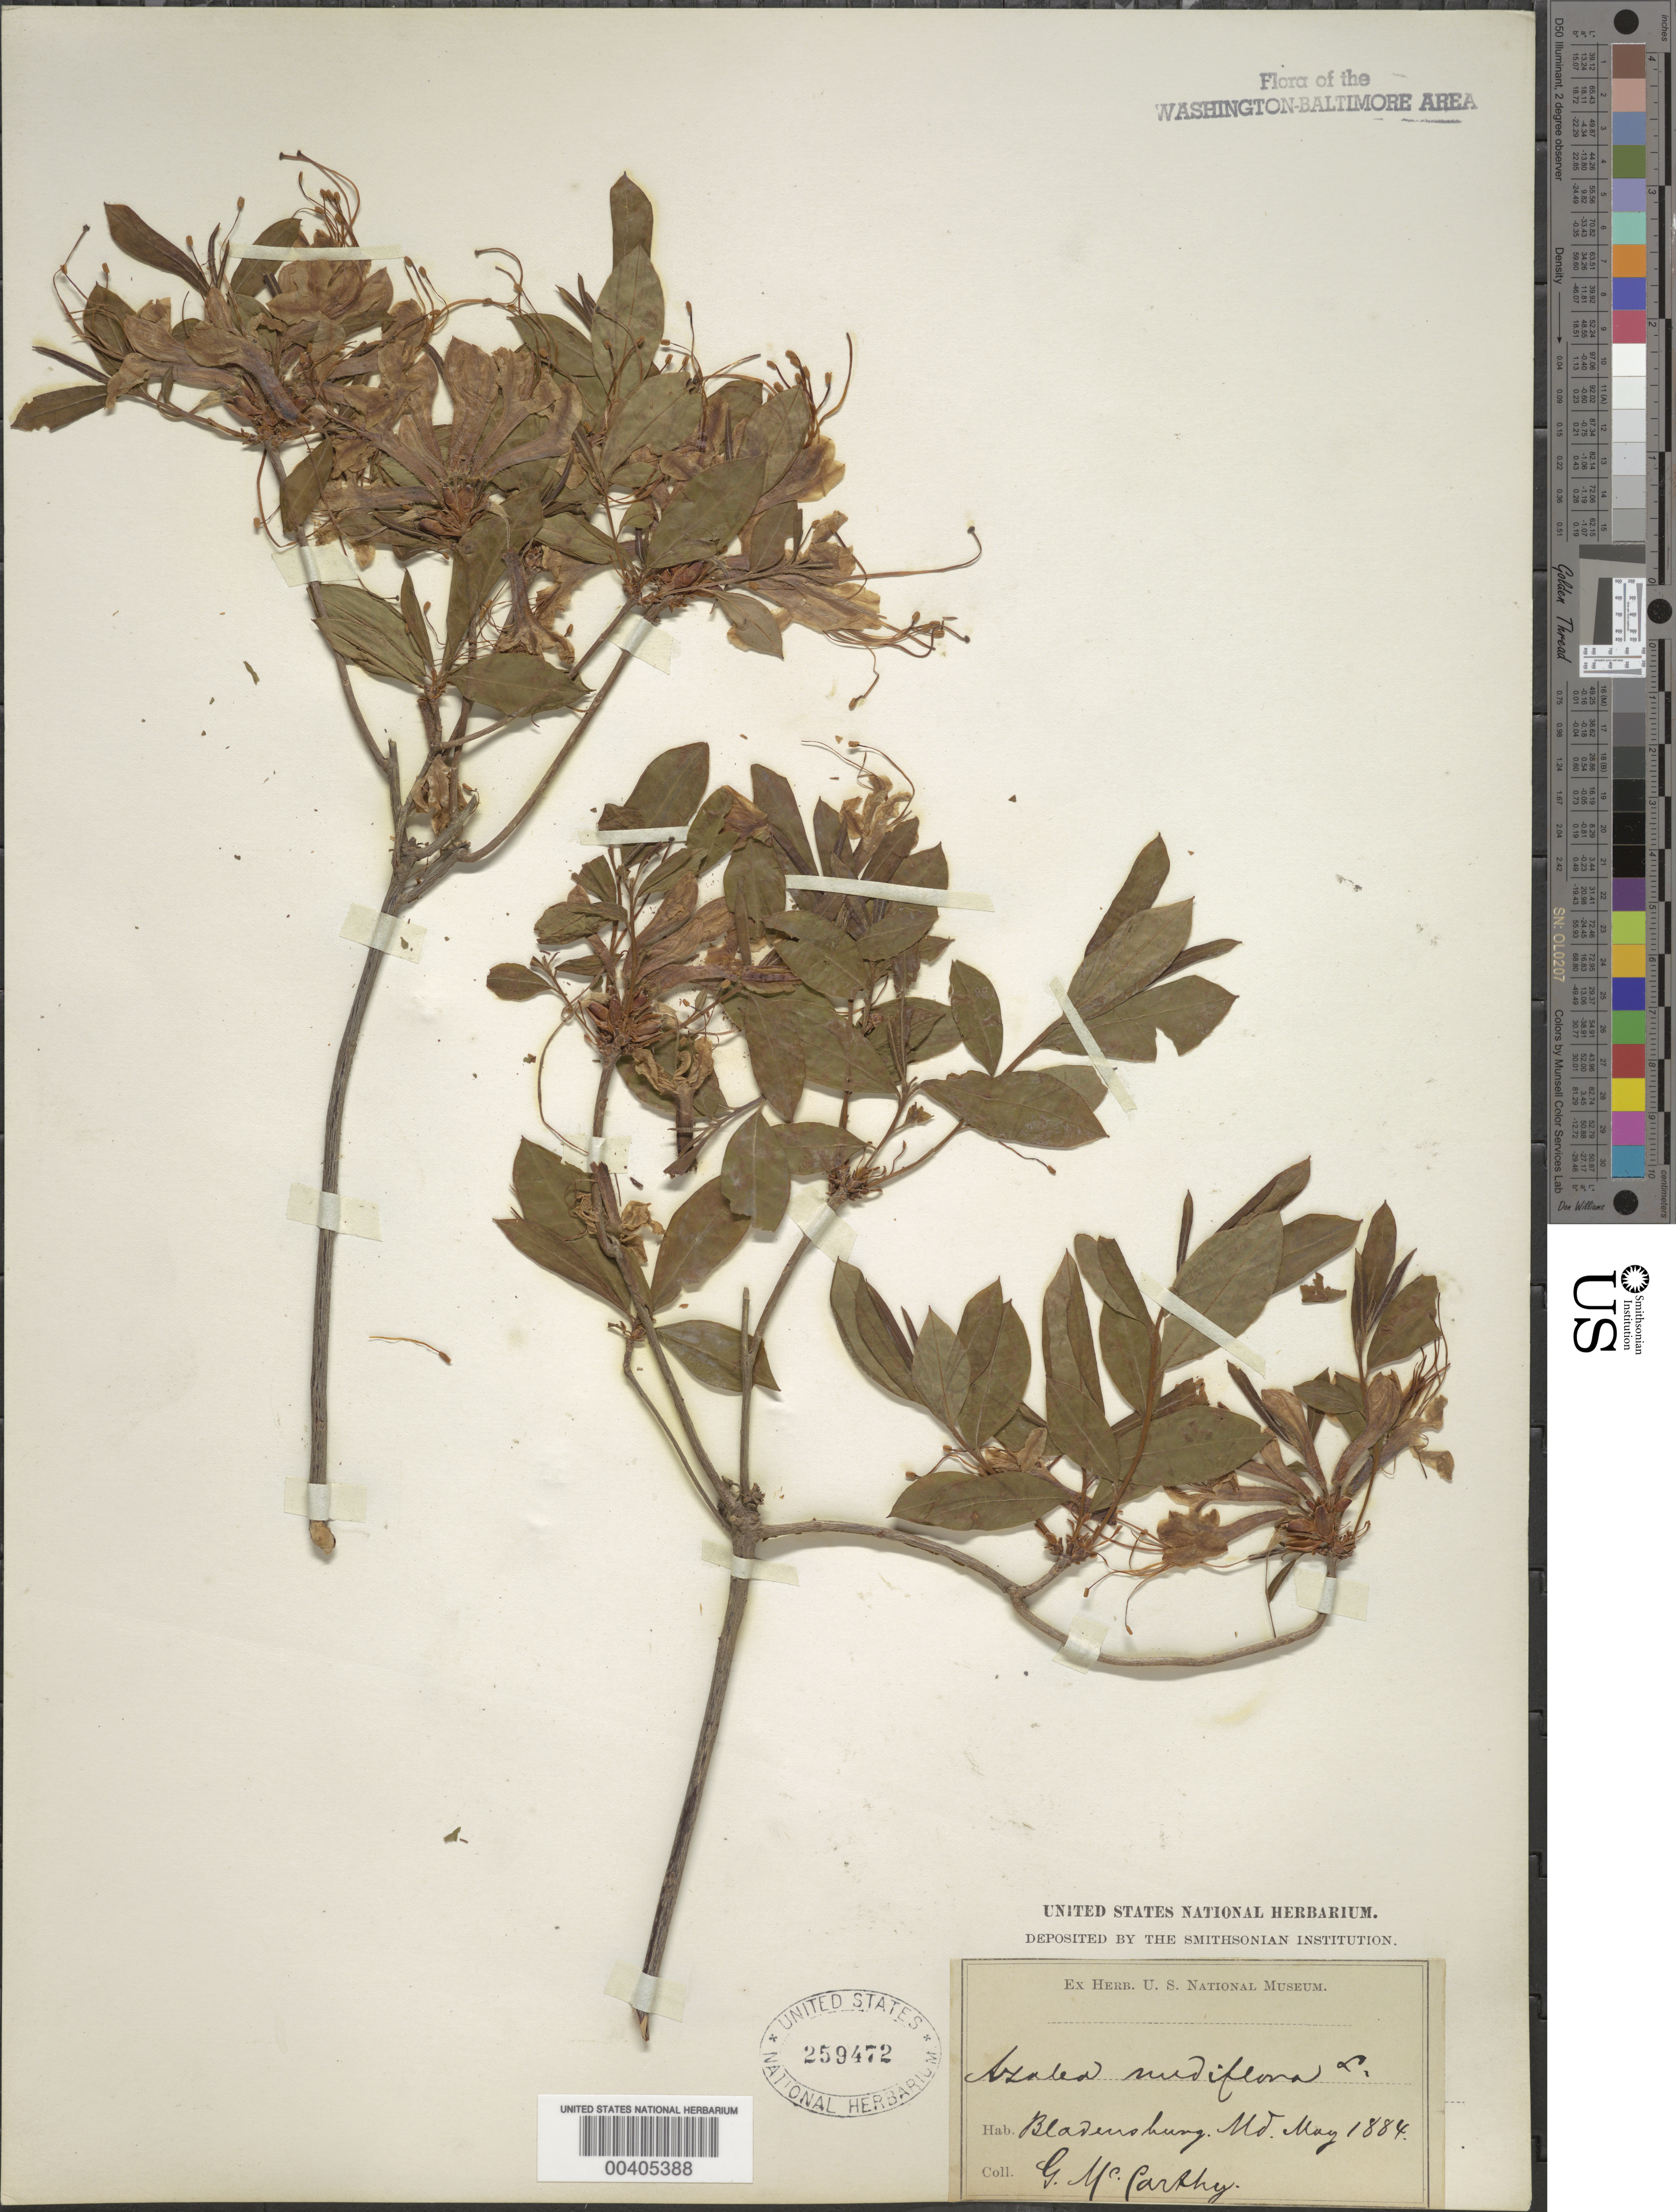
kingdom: Plantae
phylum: Tracheophyta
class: Magnoliopsida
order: Ericales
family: Ericaceae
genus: Rhododendron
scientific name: Rhododendron periclymenoides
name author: (Michx.) Shinners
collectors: G. McCarthy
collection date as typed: May 1884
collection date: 1884-05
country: United States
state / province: Maryland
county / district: Prince George's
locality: Bladensburg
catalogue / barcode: US 259472